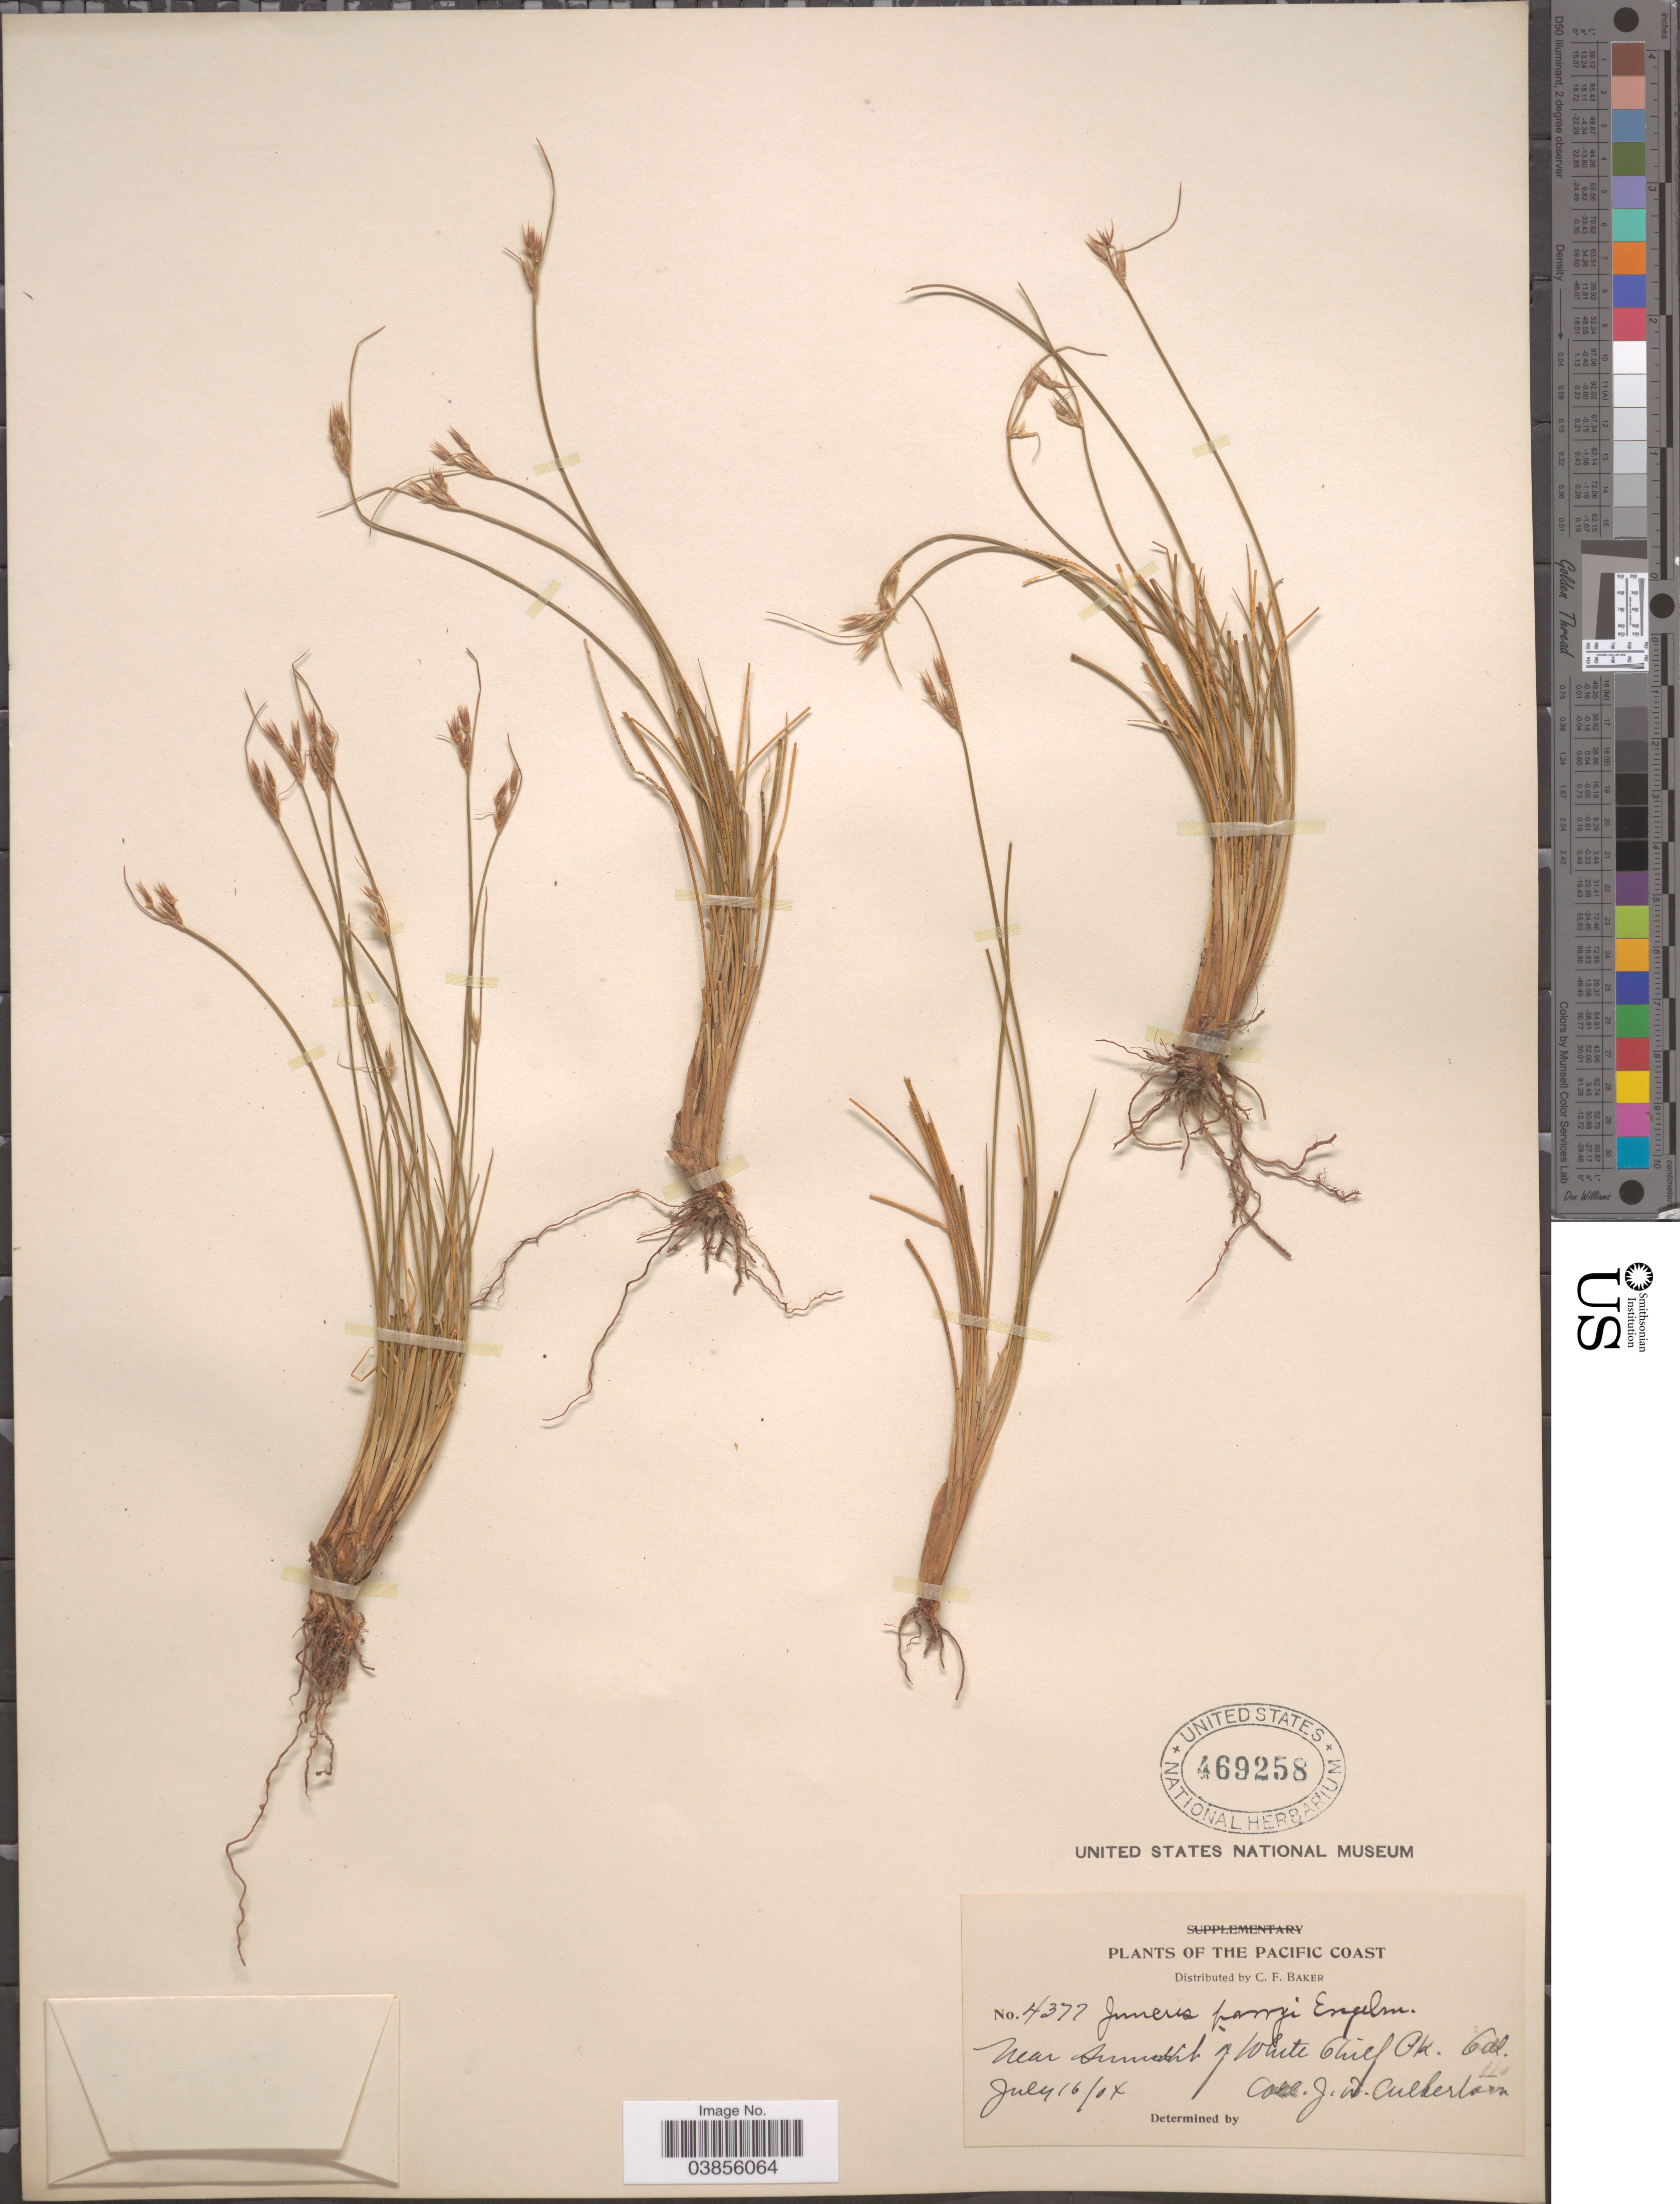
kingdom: Plantae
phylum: Tracheophyta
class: Liliopsida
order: Poales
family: Juncaceae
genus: Juncus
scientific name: Juncus parryi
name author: Engelm.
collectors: J. Culbertson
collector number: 4377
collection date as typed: Transcribed d/m/y: 16/7/4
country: United States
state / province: California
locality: The Pacific Coast. Near summit of White Chief Pk.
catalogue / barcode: US 469258